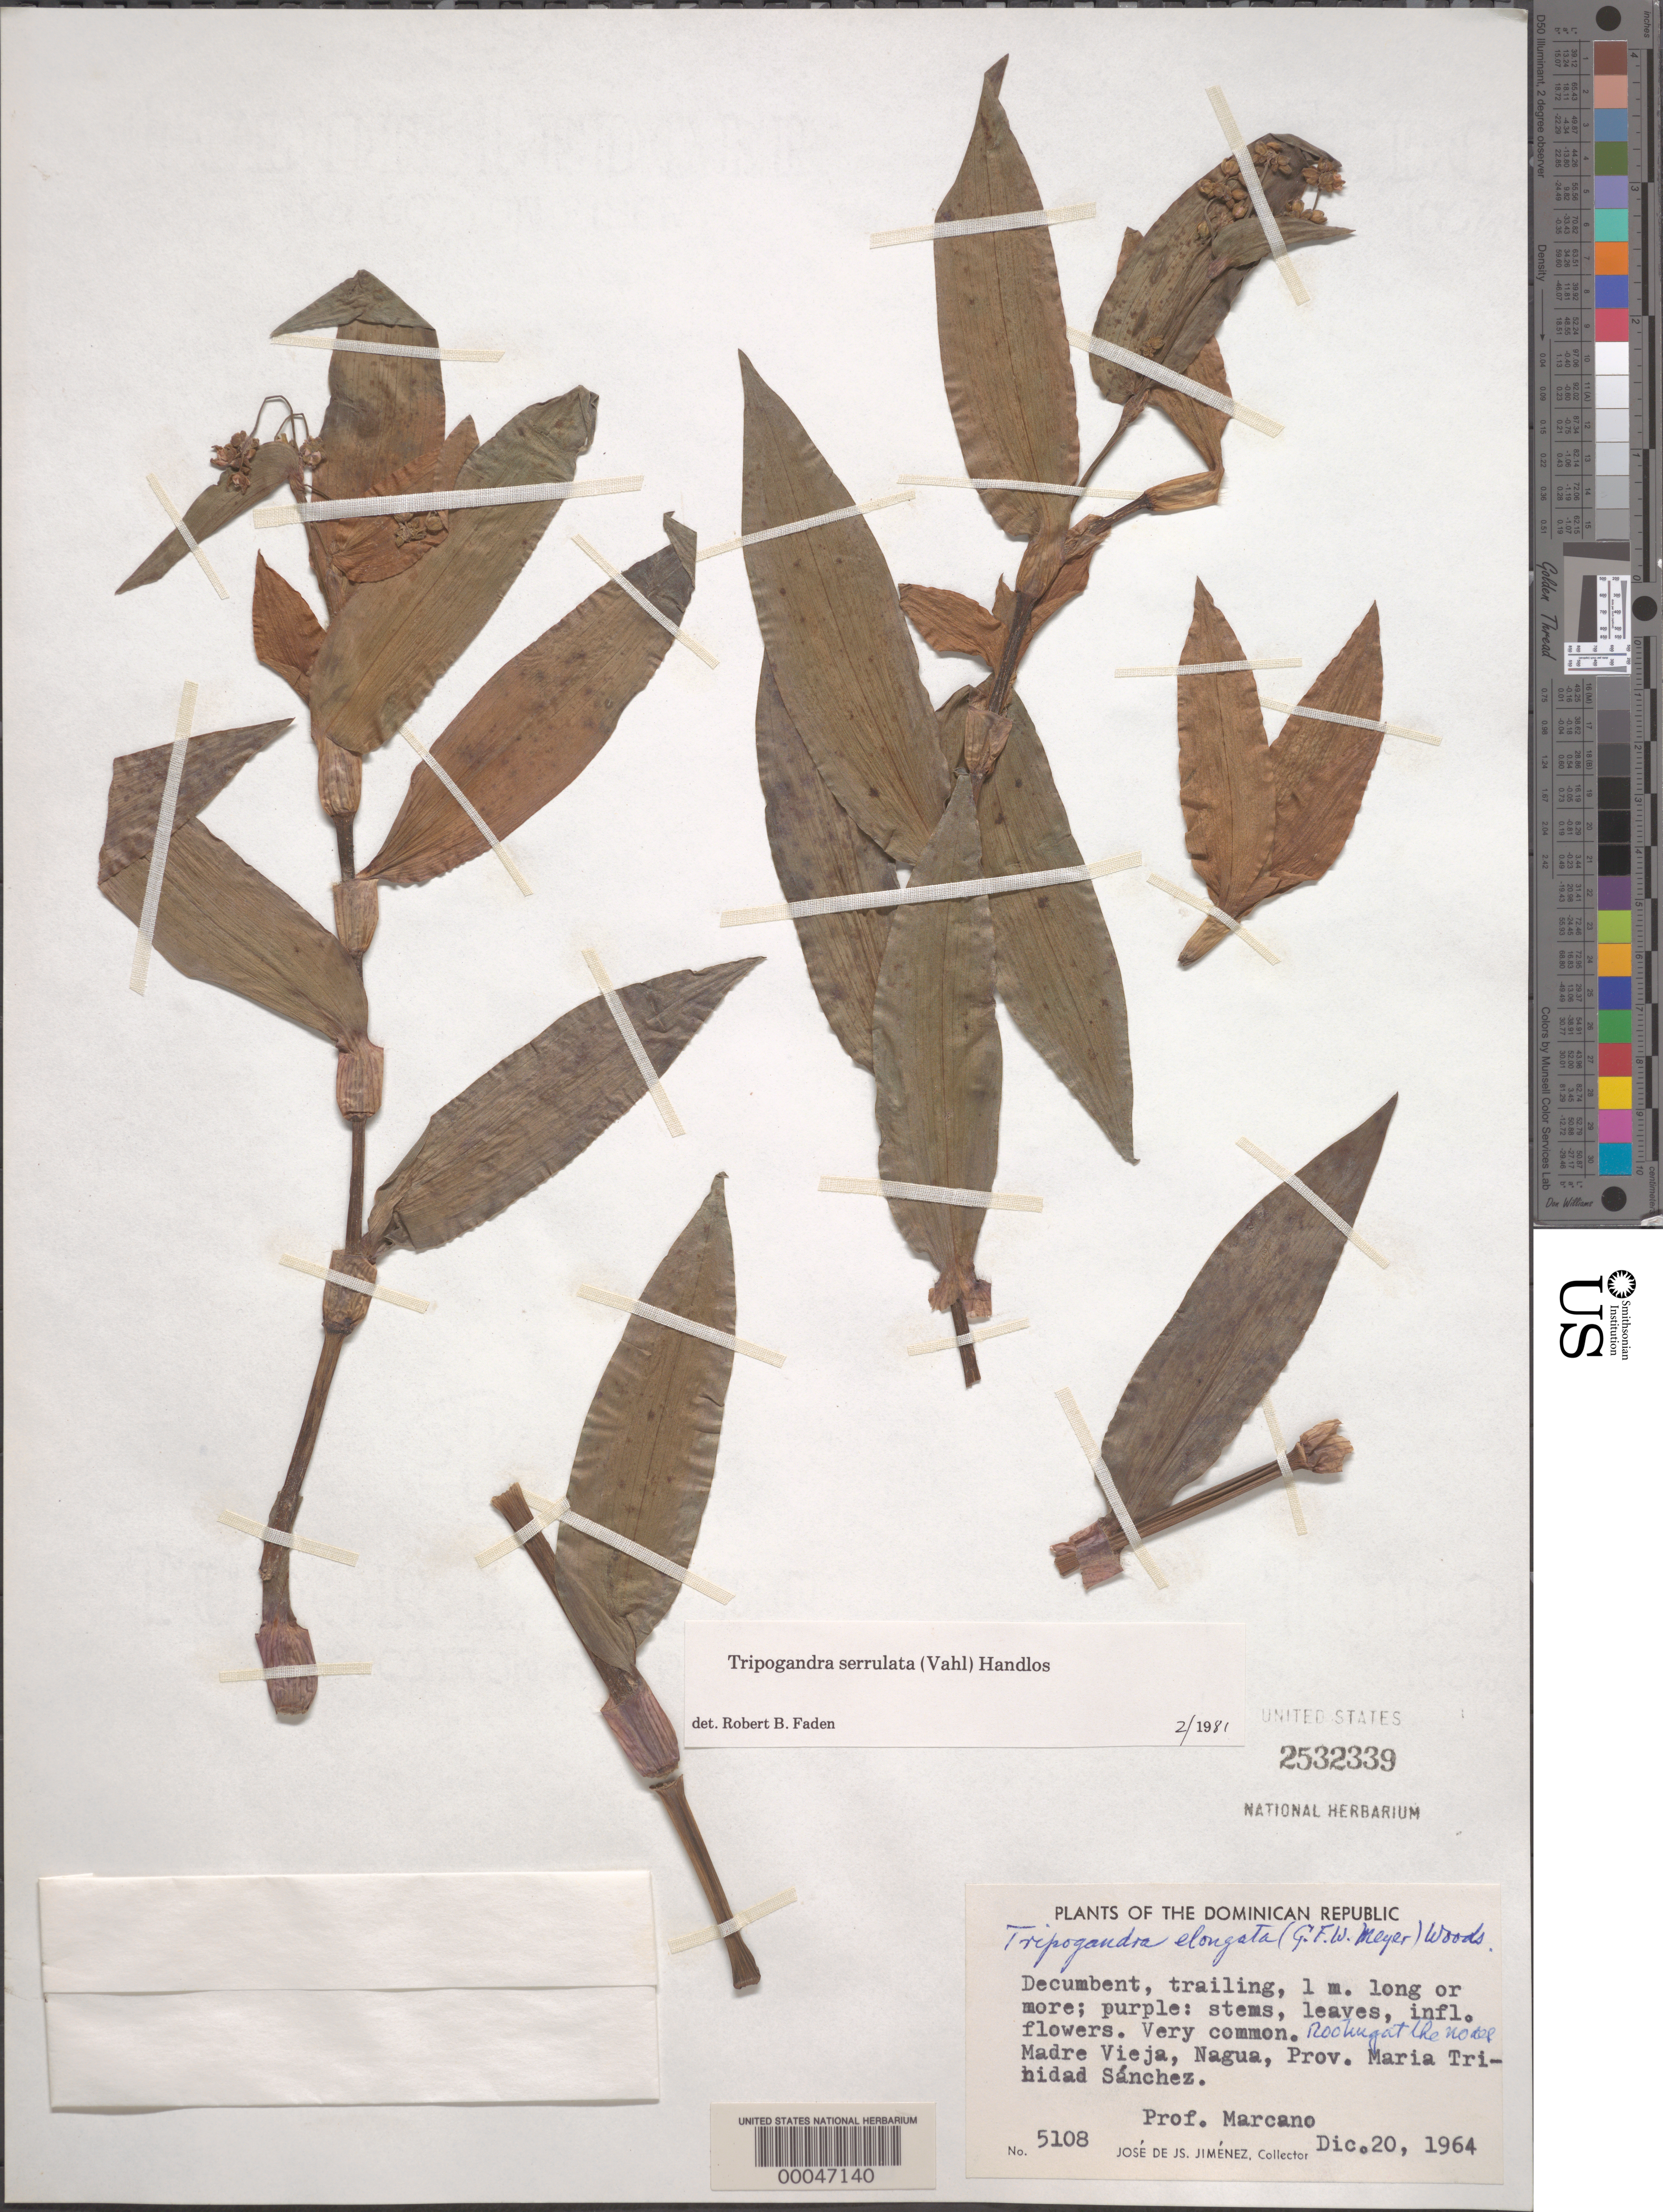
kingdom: Plantae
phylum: Tracheophyta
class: Liliopsida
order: Commelinales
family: Commelinaceae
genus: Tripogandra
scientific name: Tripogandra serrulata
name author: (Vahl) Handlos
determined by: Faden, Robert B., (US), Smithsonian Institution - National Museum of Natural History (UNITED STATES)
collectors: J. J. Jiménez Almonte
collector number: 5108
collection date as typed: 20 Dec 1964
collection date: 1964-12-20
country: Dominican Republic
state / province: María Trinidad Sánchez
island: Hispaniola Island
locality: Madre vieja, nagua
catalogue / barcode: US 2532339